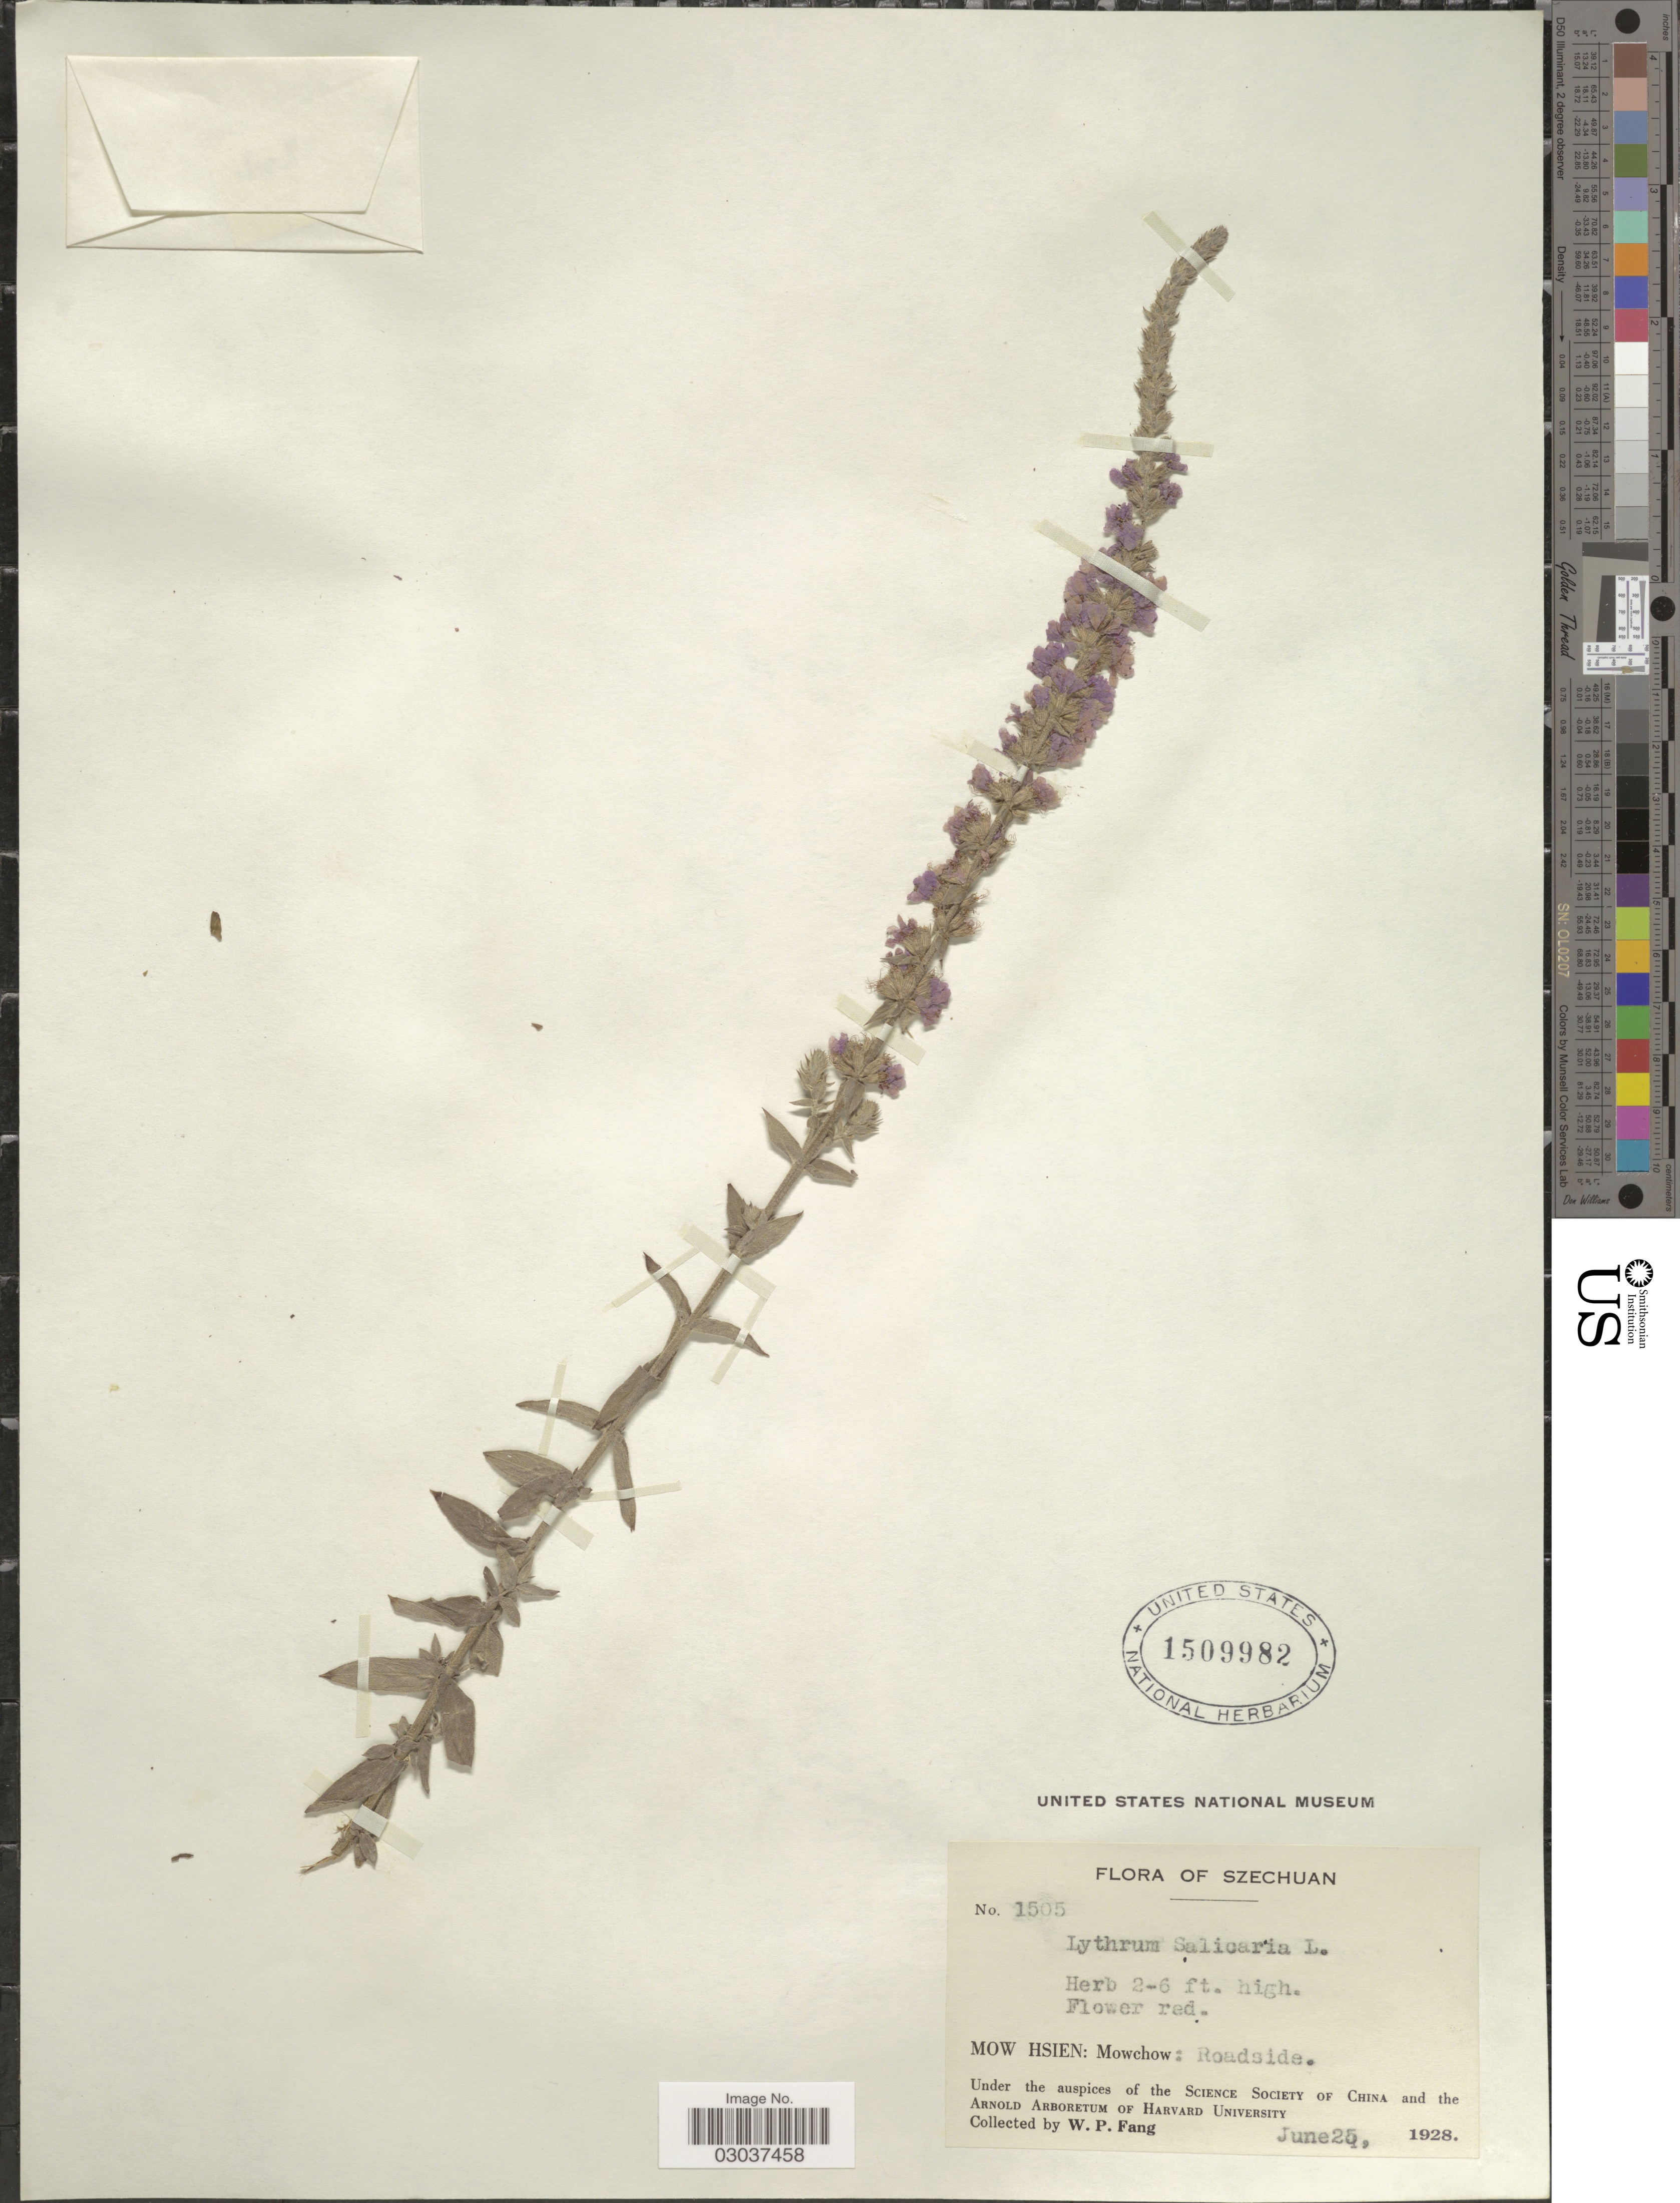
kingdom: Plantae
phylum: Tracheophyta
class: Magnoliopsida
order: Myrtales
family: Lythraceae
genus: Lythrum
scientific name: Lythrum salicaria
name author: L.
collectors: W. P. Fang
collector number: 1505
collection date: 1928-06-25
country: China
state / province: Sichuan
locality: Szechuan. Mow Hsien: Mowchow: Roadside.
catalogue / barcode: US 1509982